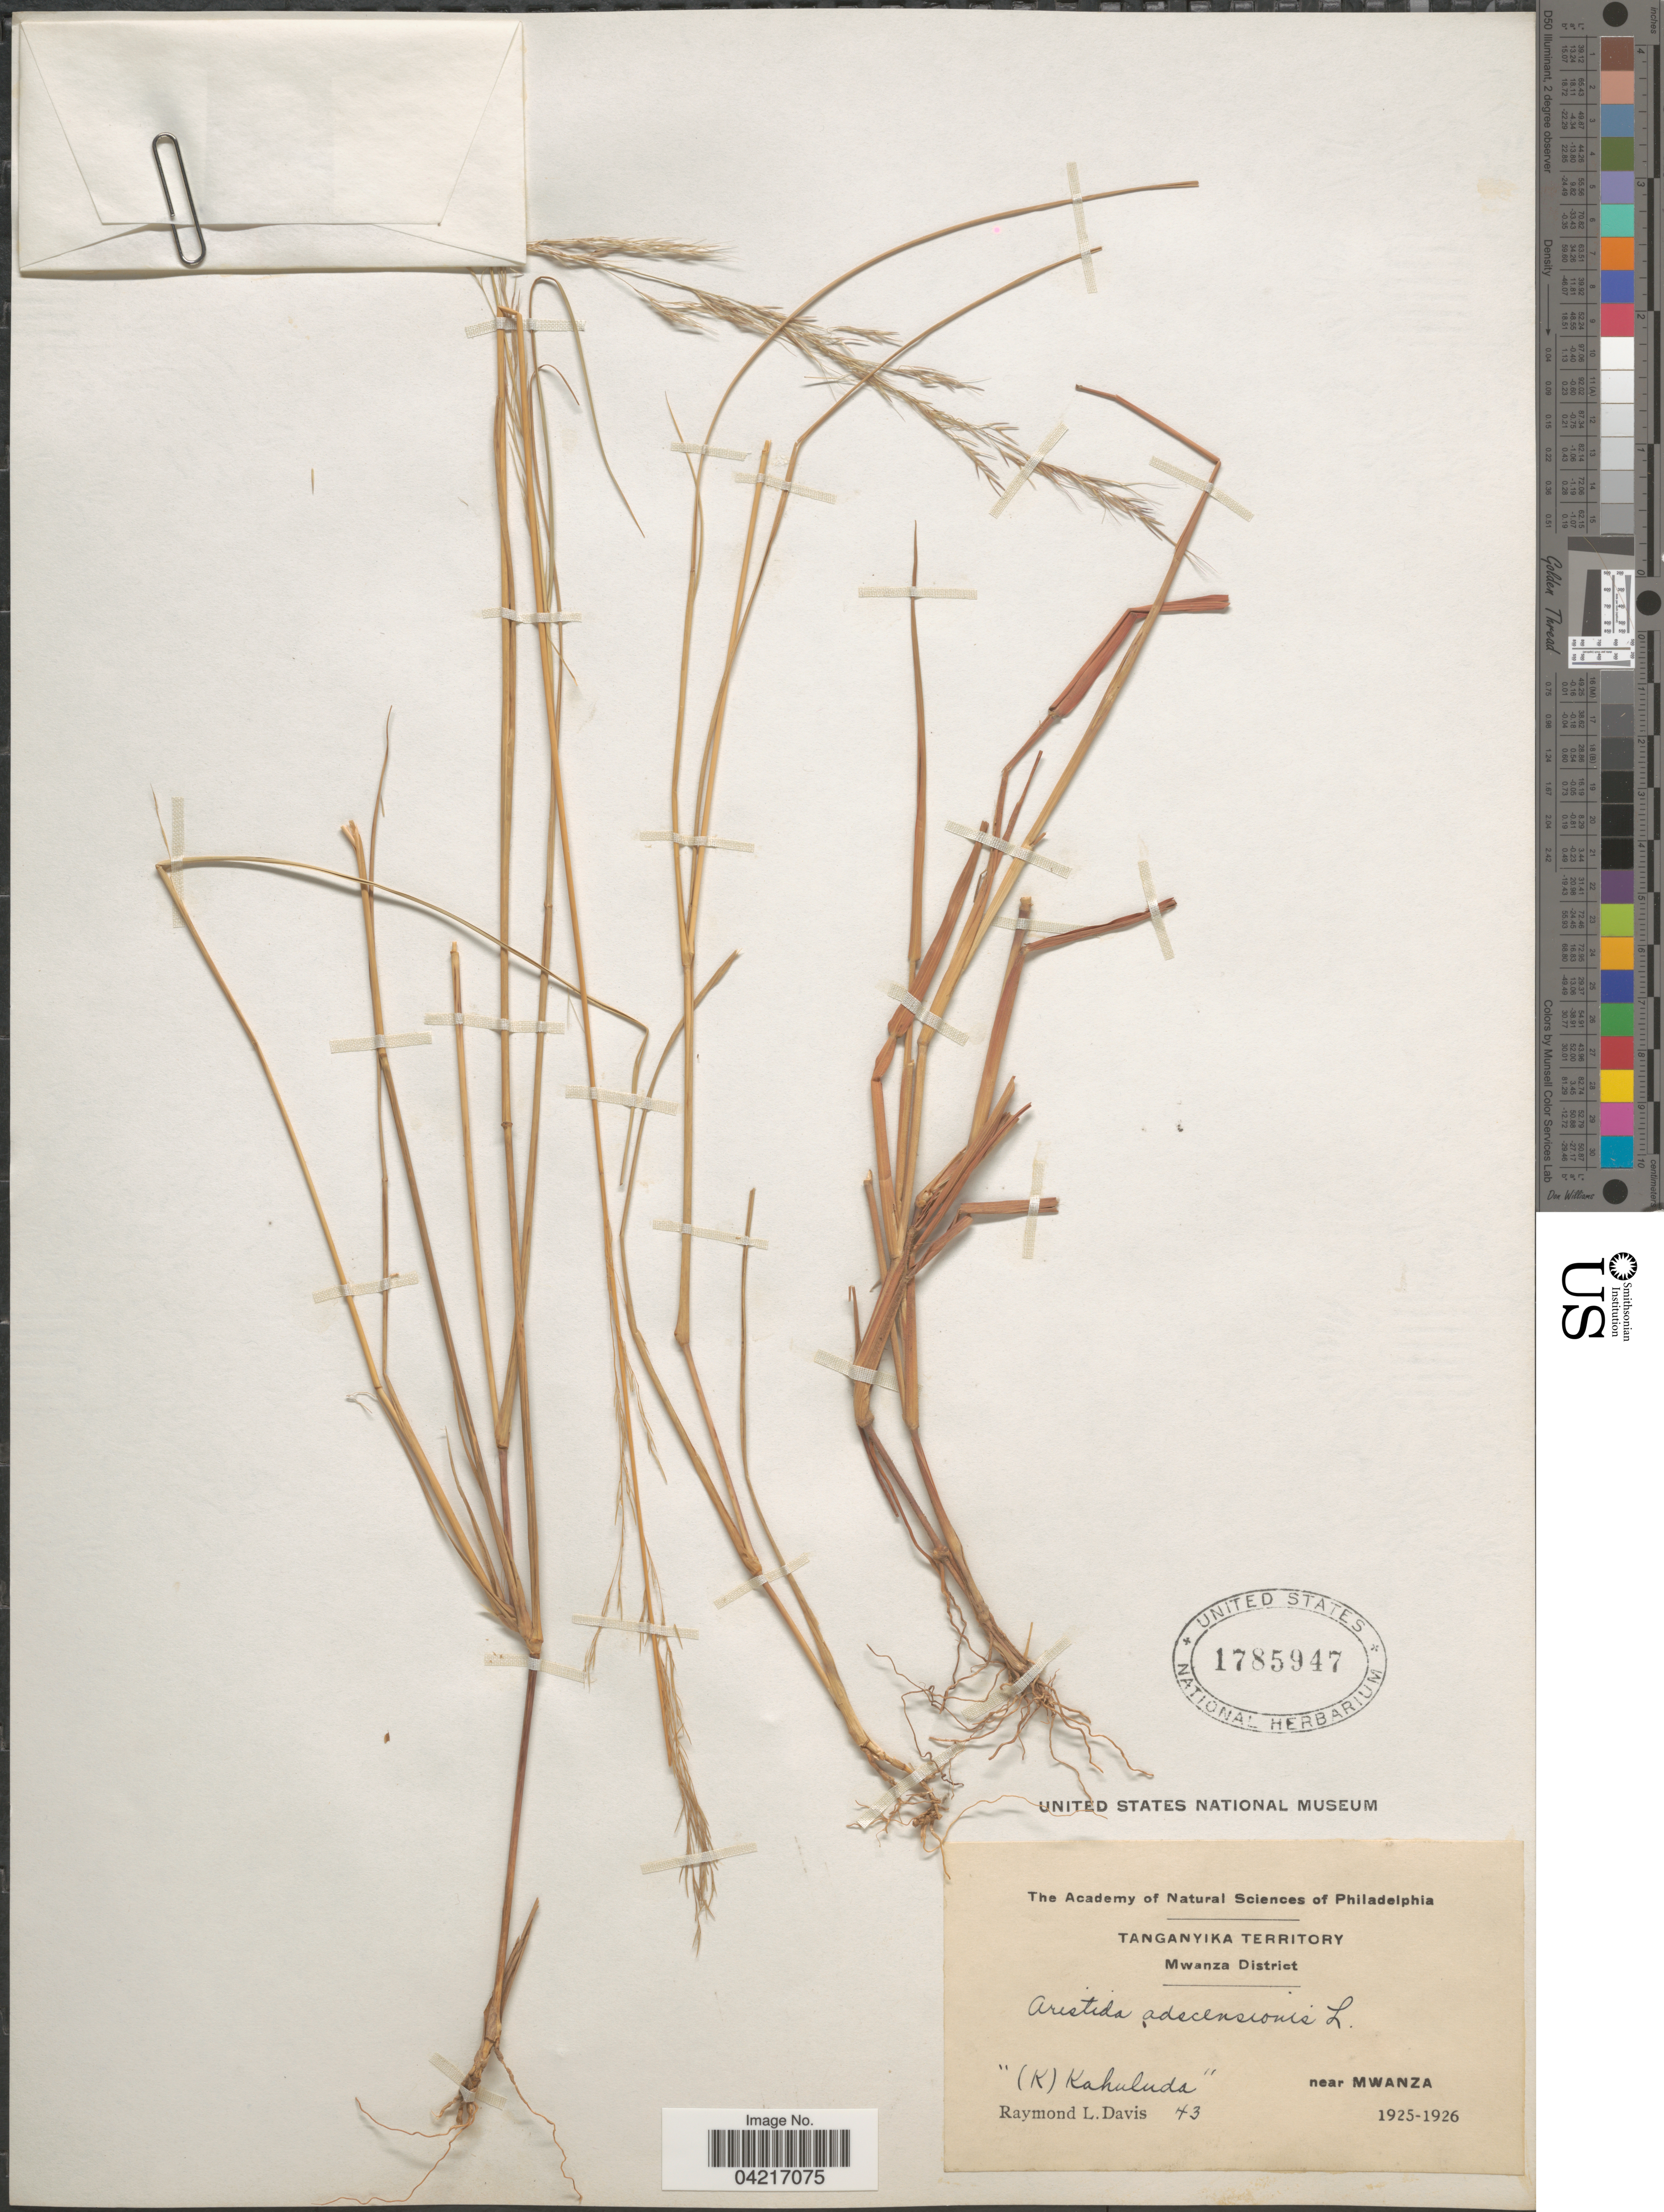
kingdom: Plantae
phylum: Tracheophyta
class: Liliopsida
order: Poales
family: Poaceae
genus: Aristida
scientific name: Aristida adscensionis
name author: L.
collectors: R. Davis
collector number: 43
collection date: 1925/1926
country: Tanzania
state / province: Mwanza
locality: Tanganyika Territory. Mwanza District. "(K) Kahuluda" near Mwanza.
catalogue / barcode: US 1785947